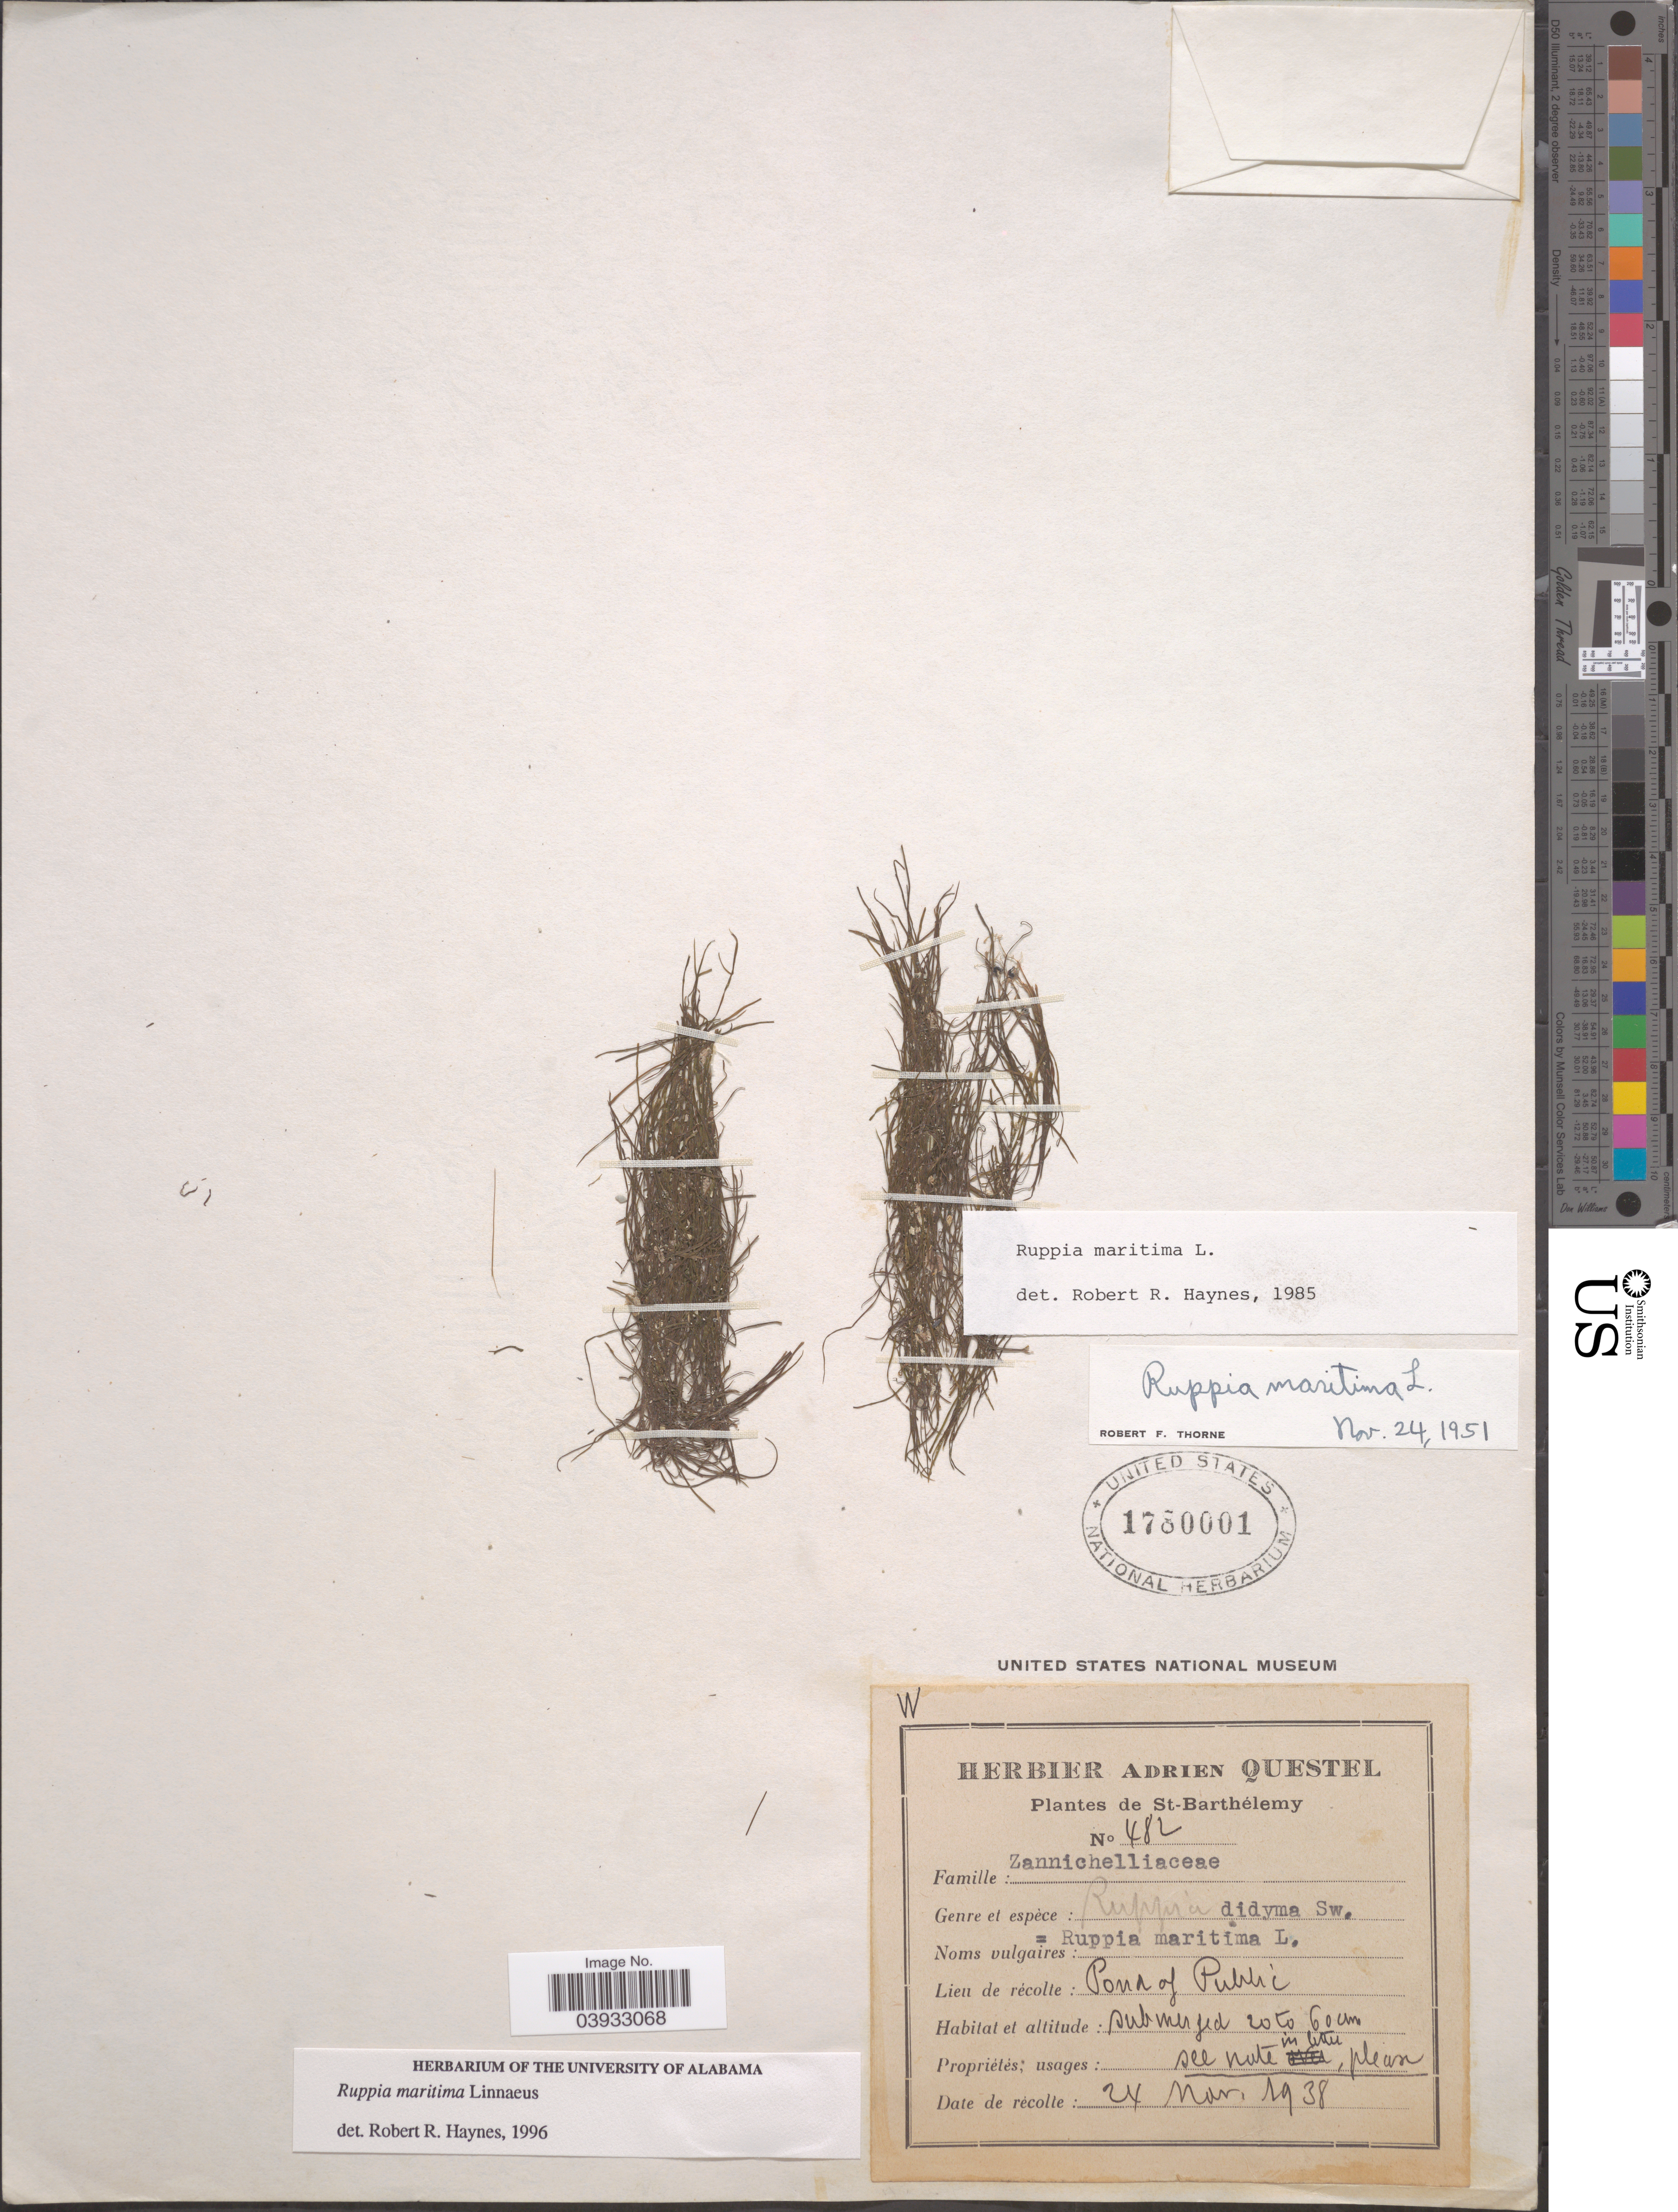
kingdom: Plantae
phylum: Tracheophyta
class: Liliopsida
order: Alismatales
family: Ruppiaceae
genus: Ruppia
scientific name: Ruppia maritima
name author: L.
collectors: A. Questel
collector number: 482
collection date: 1938-11-24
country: Saint Barthélemy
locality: Pond of Public.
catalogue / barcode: US 1780001